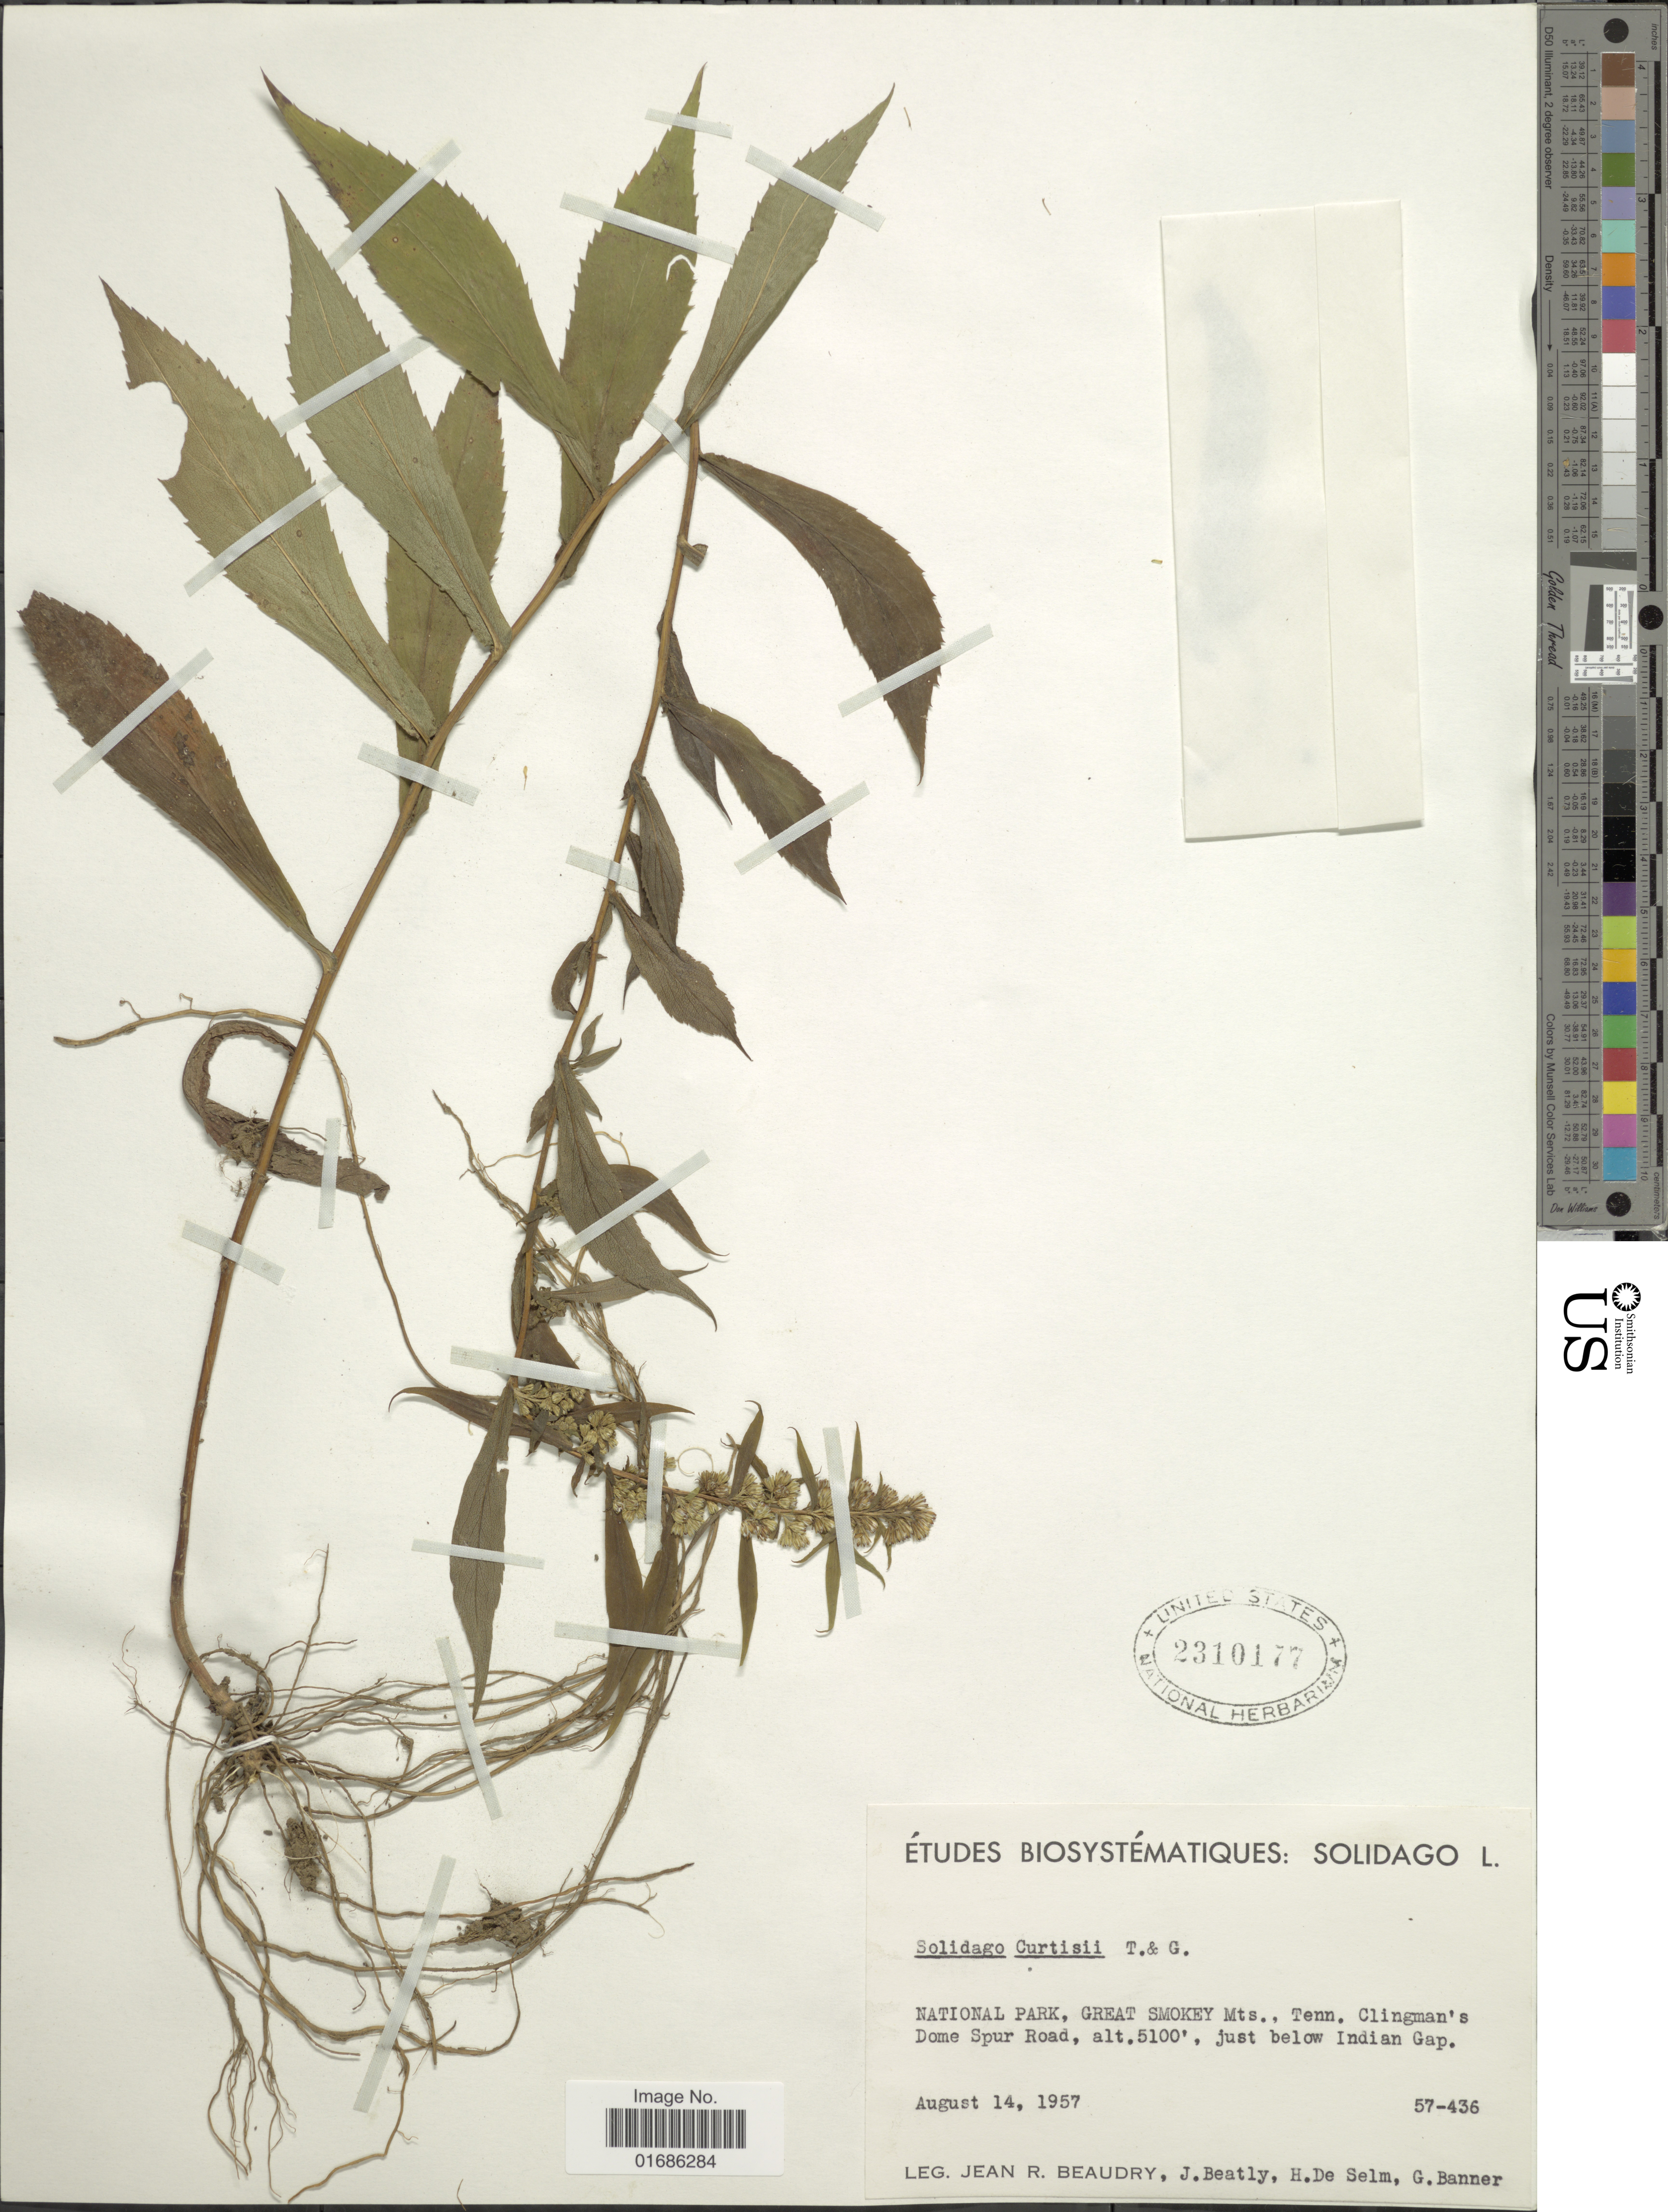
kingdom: Plantae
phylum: Tracheophyta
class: Magnoliopsida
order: Asterales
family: Asteraceae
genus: Solidago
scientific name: Solidago curtisii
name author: Torr. & A. Gray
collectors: J. Beaudry, J. C. Beatley, H. De Selm & G. Banner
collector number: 57-436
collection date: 1957-08-14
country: United States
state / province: Tennessee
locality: National Park, Great Smokey Mts., Clingman's Dome Spur Road, just below Indian Gap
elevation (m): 1554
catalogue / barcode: US 2310177